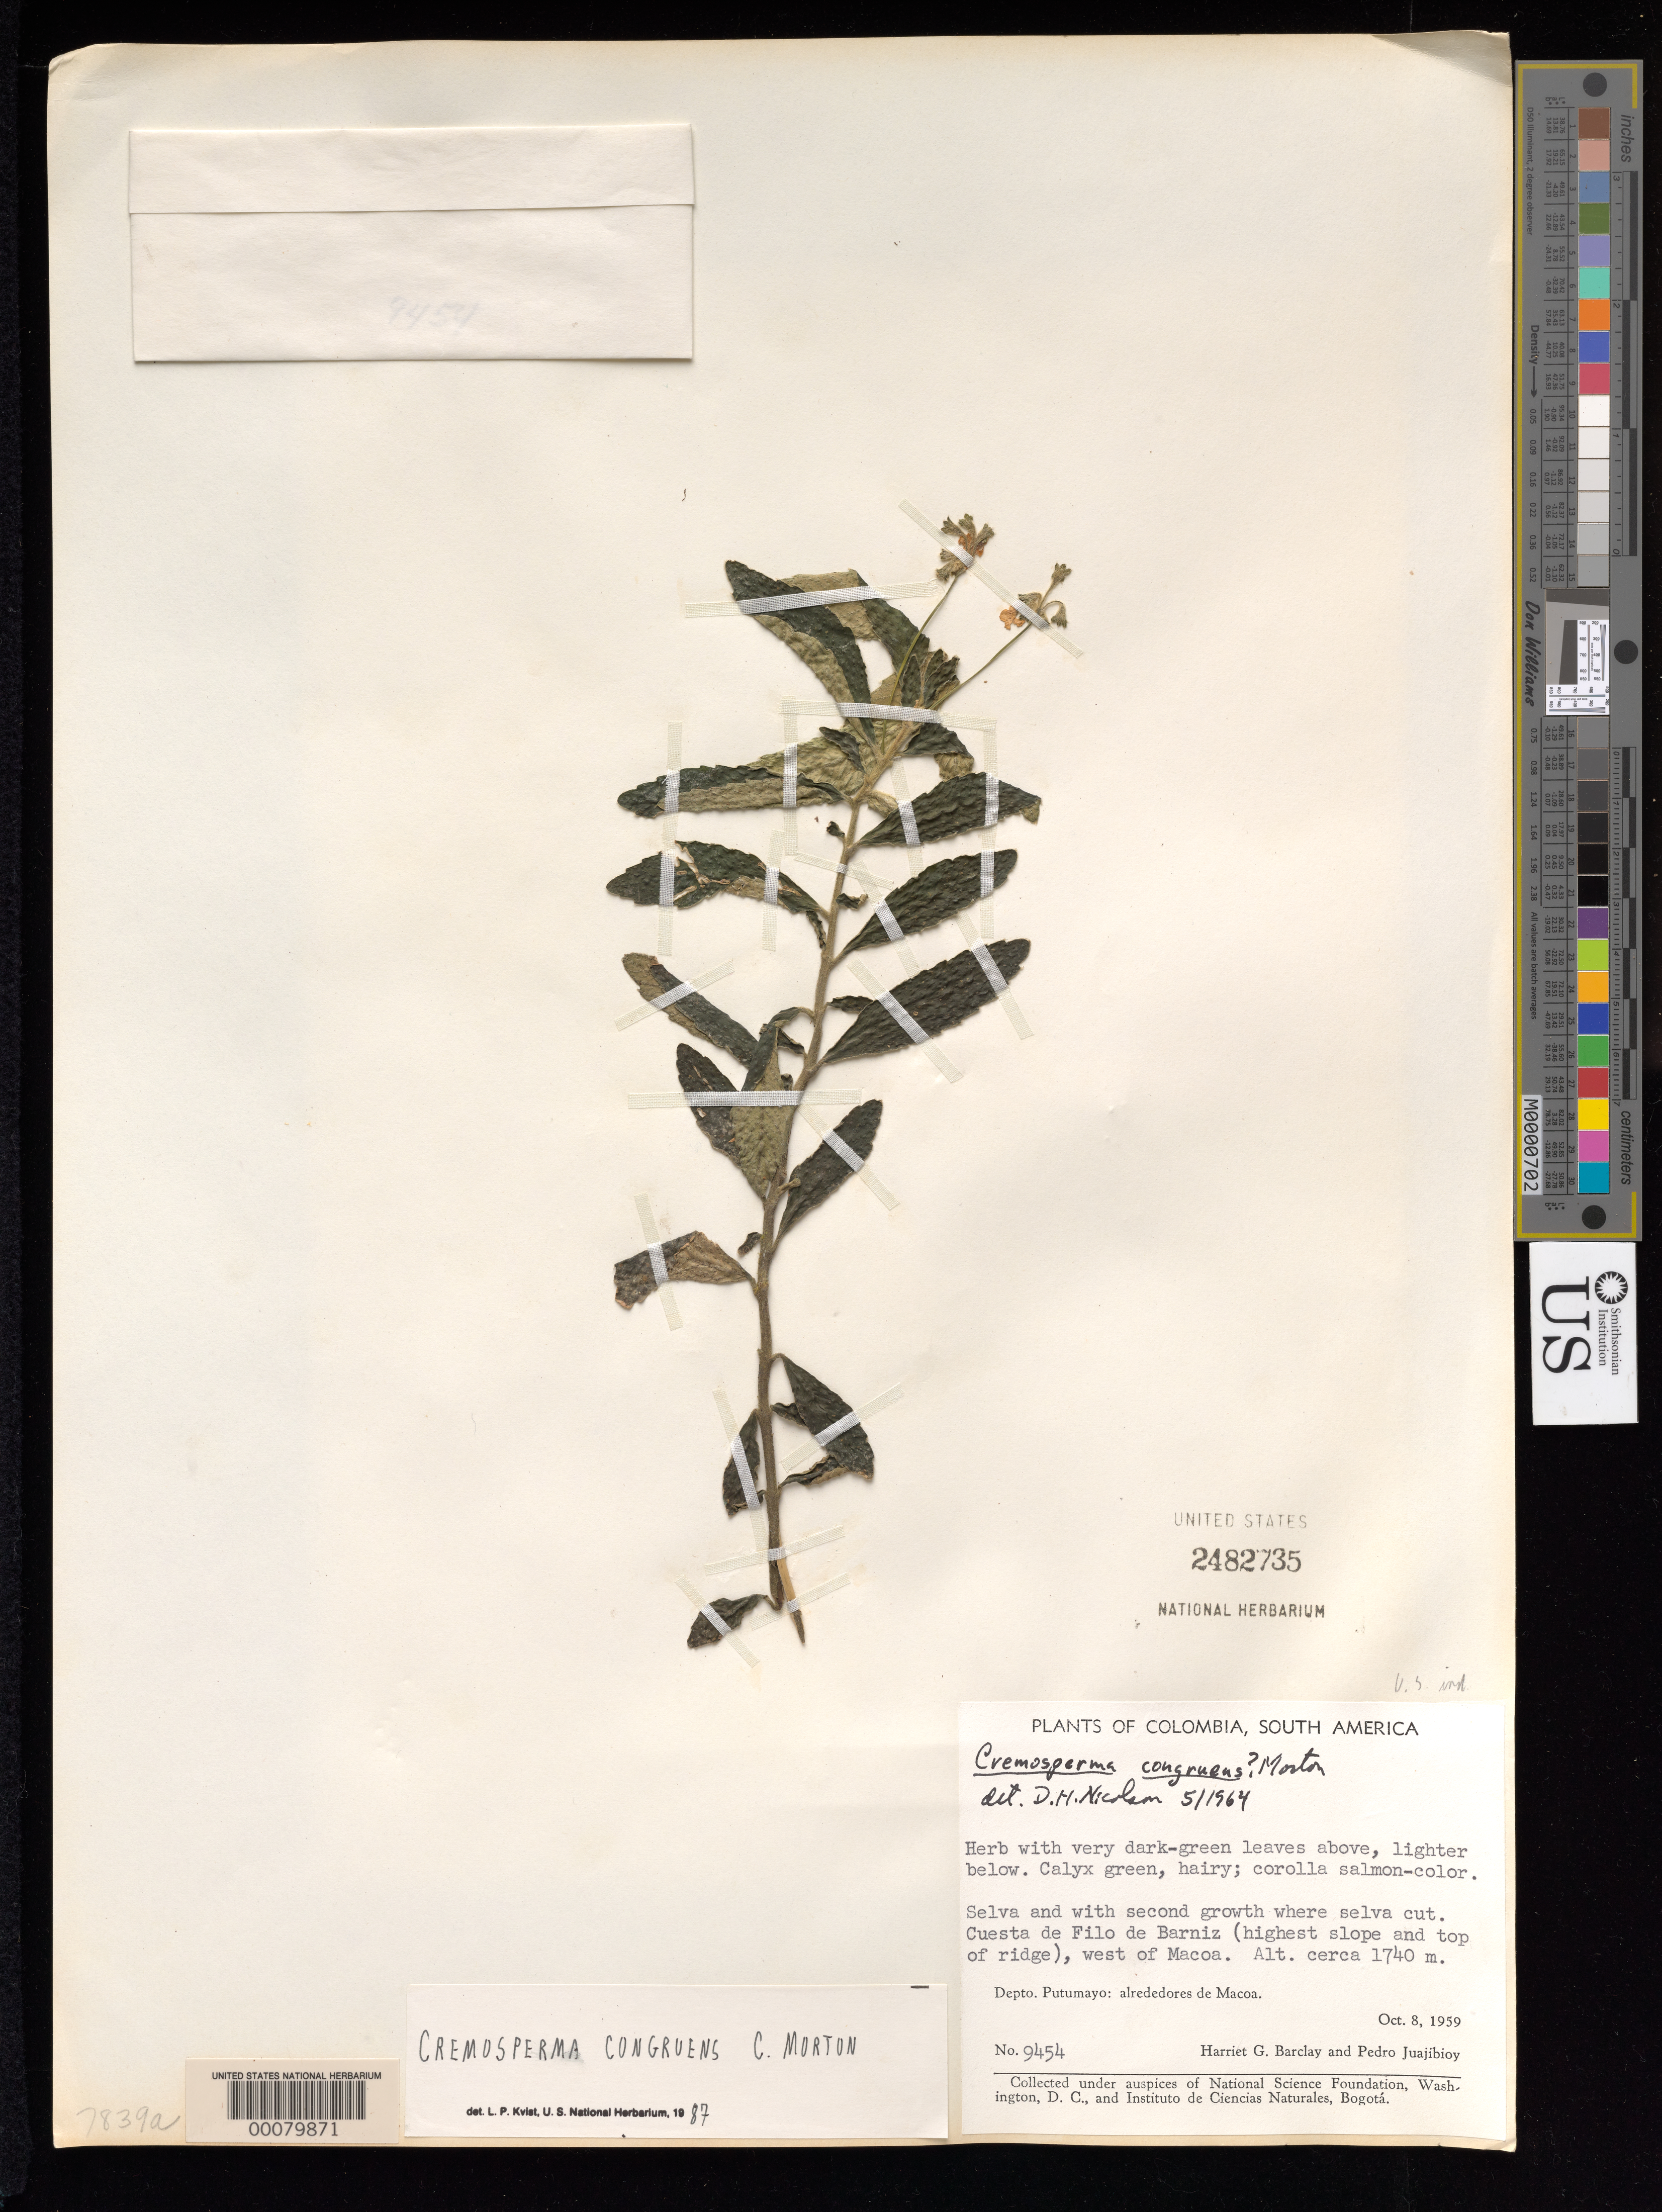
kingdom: Plantae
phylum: Tracheophyta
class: Magnoliopsida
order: Lamiales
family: Gesneriaceae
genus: Cremosperma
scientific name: Cremosperma congruens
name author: C.V. Morton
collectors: H. G. Barclay & P. Juajibioy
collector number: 9454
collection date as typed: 08 Oct 1959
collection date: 1959-10-08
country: Colombia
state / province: Putumayo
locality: Cuesta de Filio de Barniz (highest slope and top of ridge), W of Macoa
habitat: Selva and with second growth where selva cut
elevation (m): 1740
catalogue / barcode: US 2482735